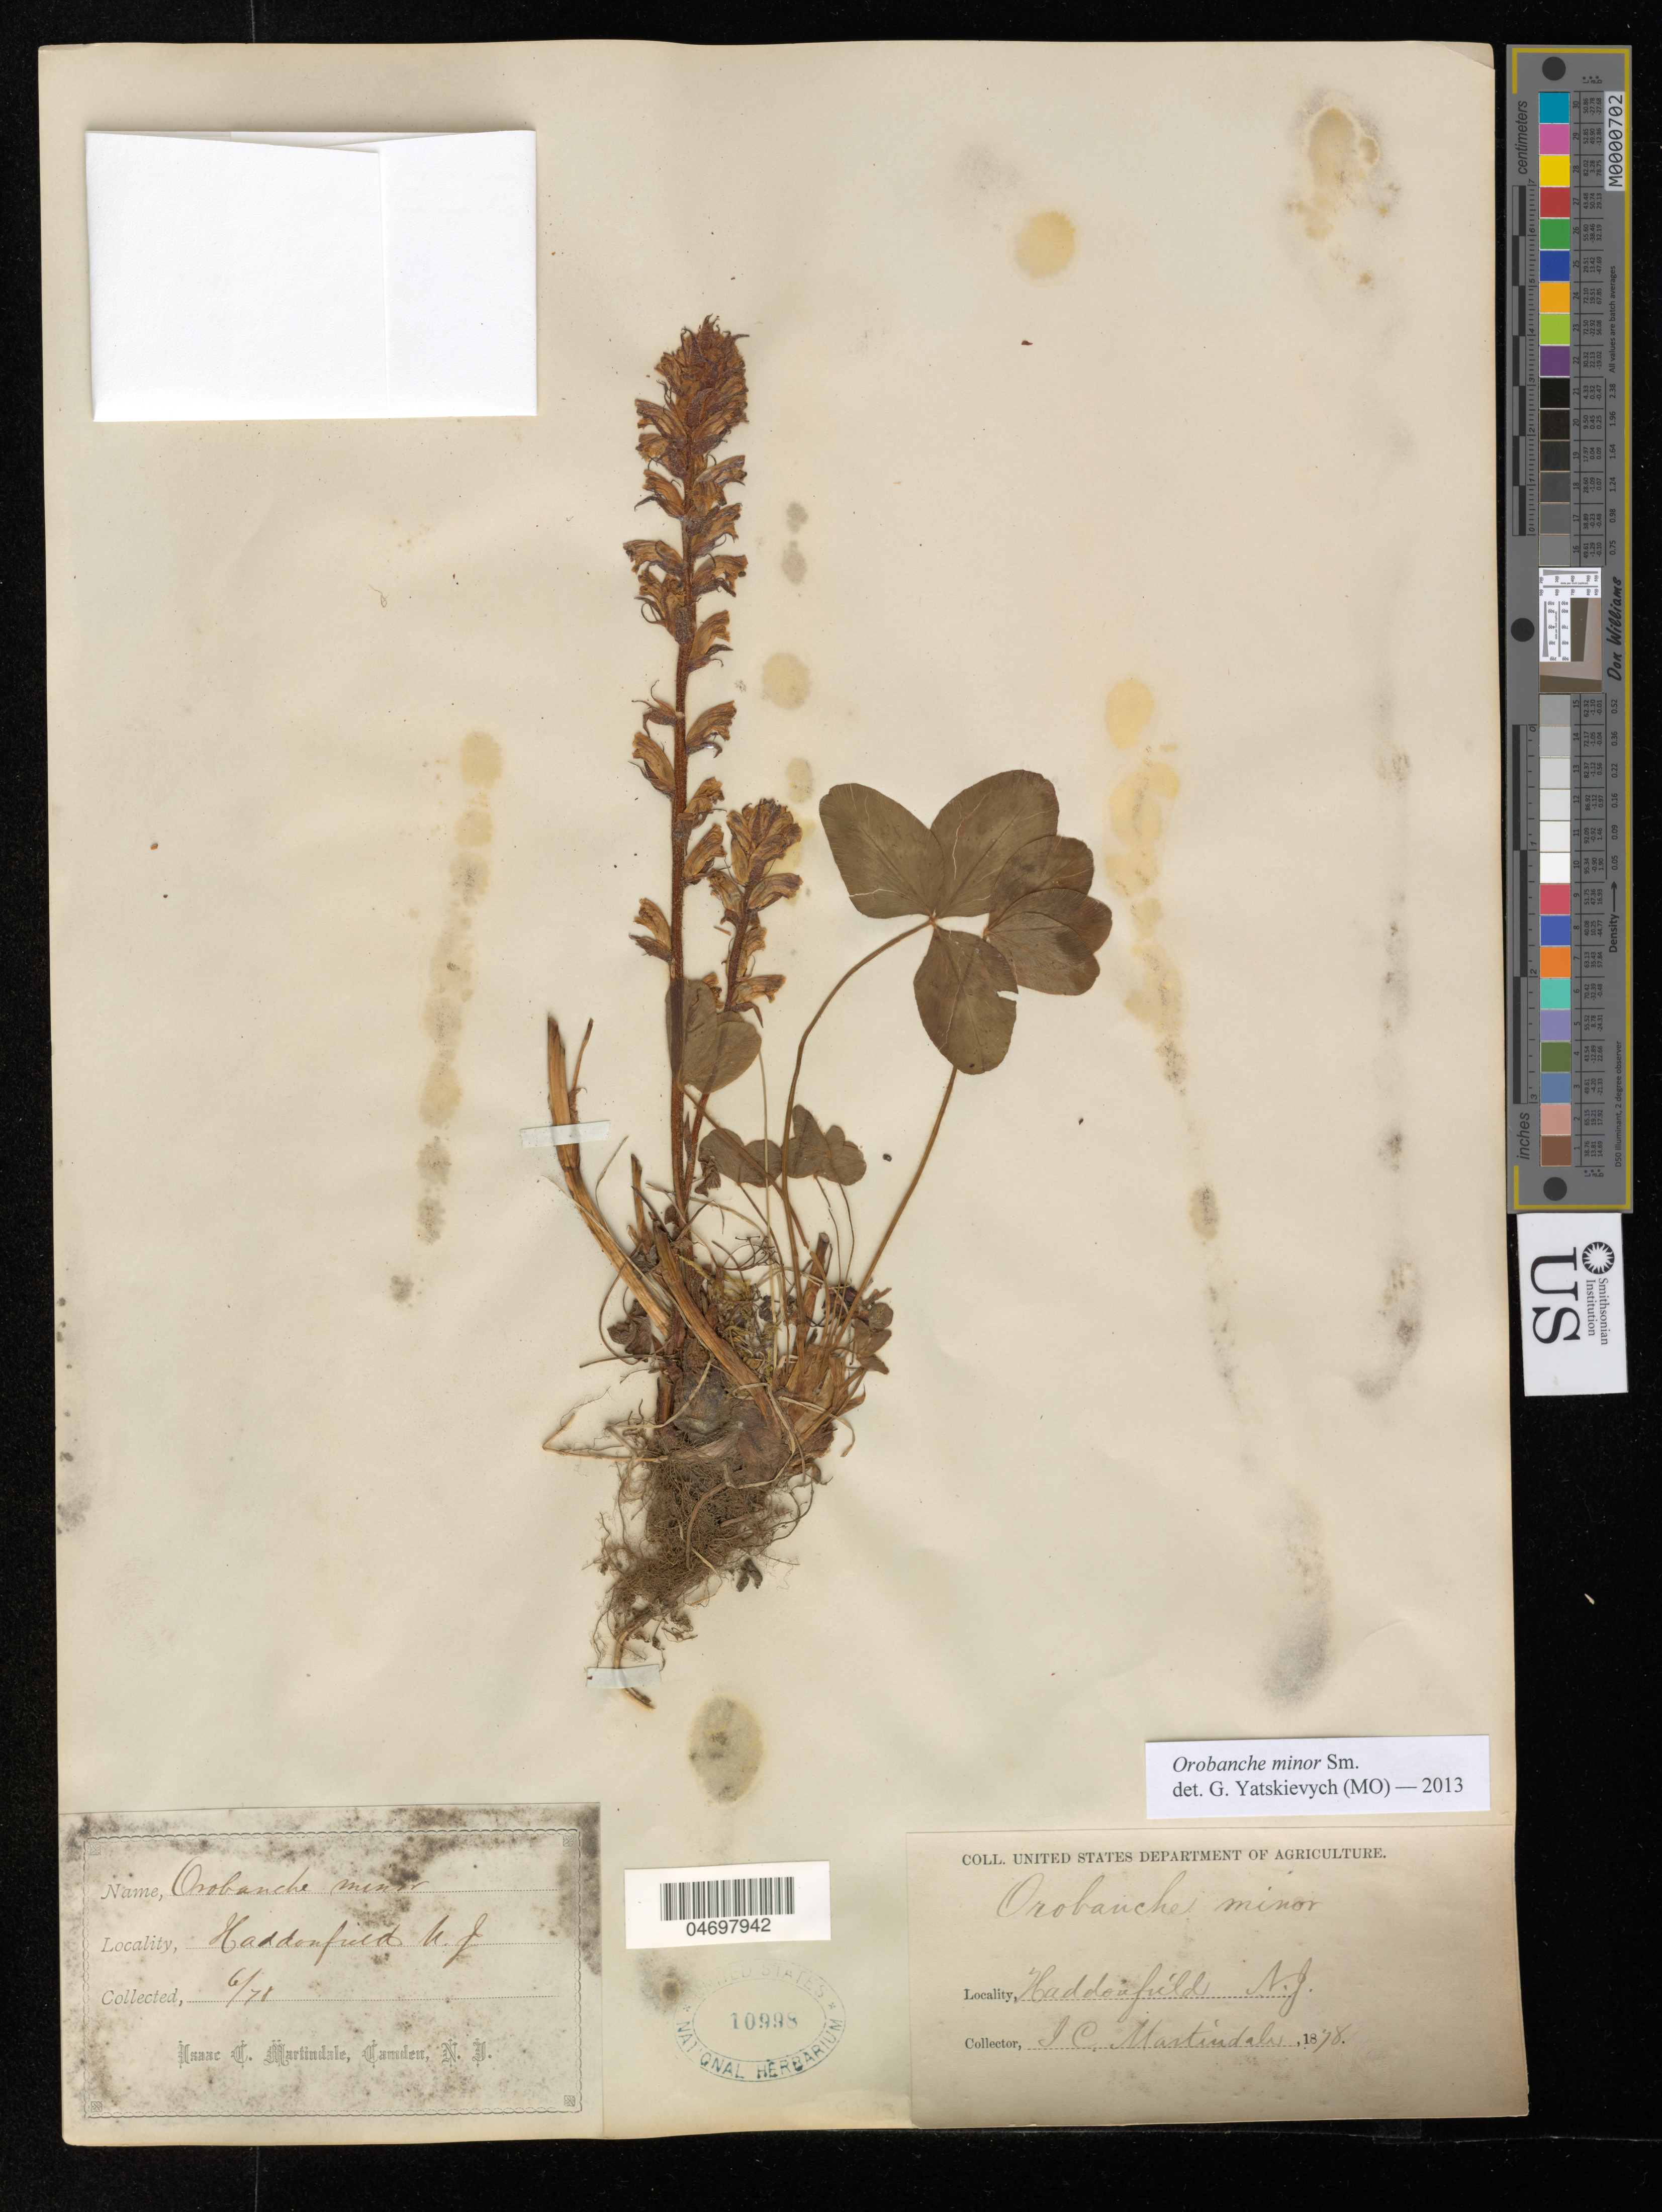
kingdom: Plantae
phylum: Tracheophyta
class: Magnoliopsida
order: Lamiales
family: Orobanchaceae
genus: Orobanche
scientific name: Orobanche minor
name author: Sm.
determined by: Yatskievych, G.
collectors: I. C. Martindale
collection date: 1878-06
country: United States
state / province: New Jersey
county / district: Camden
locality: Camden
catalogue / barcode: US 10998